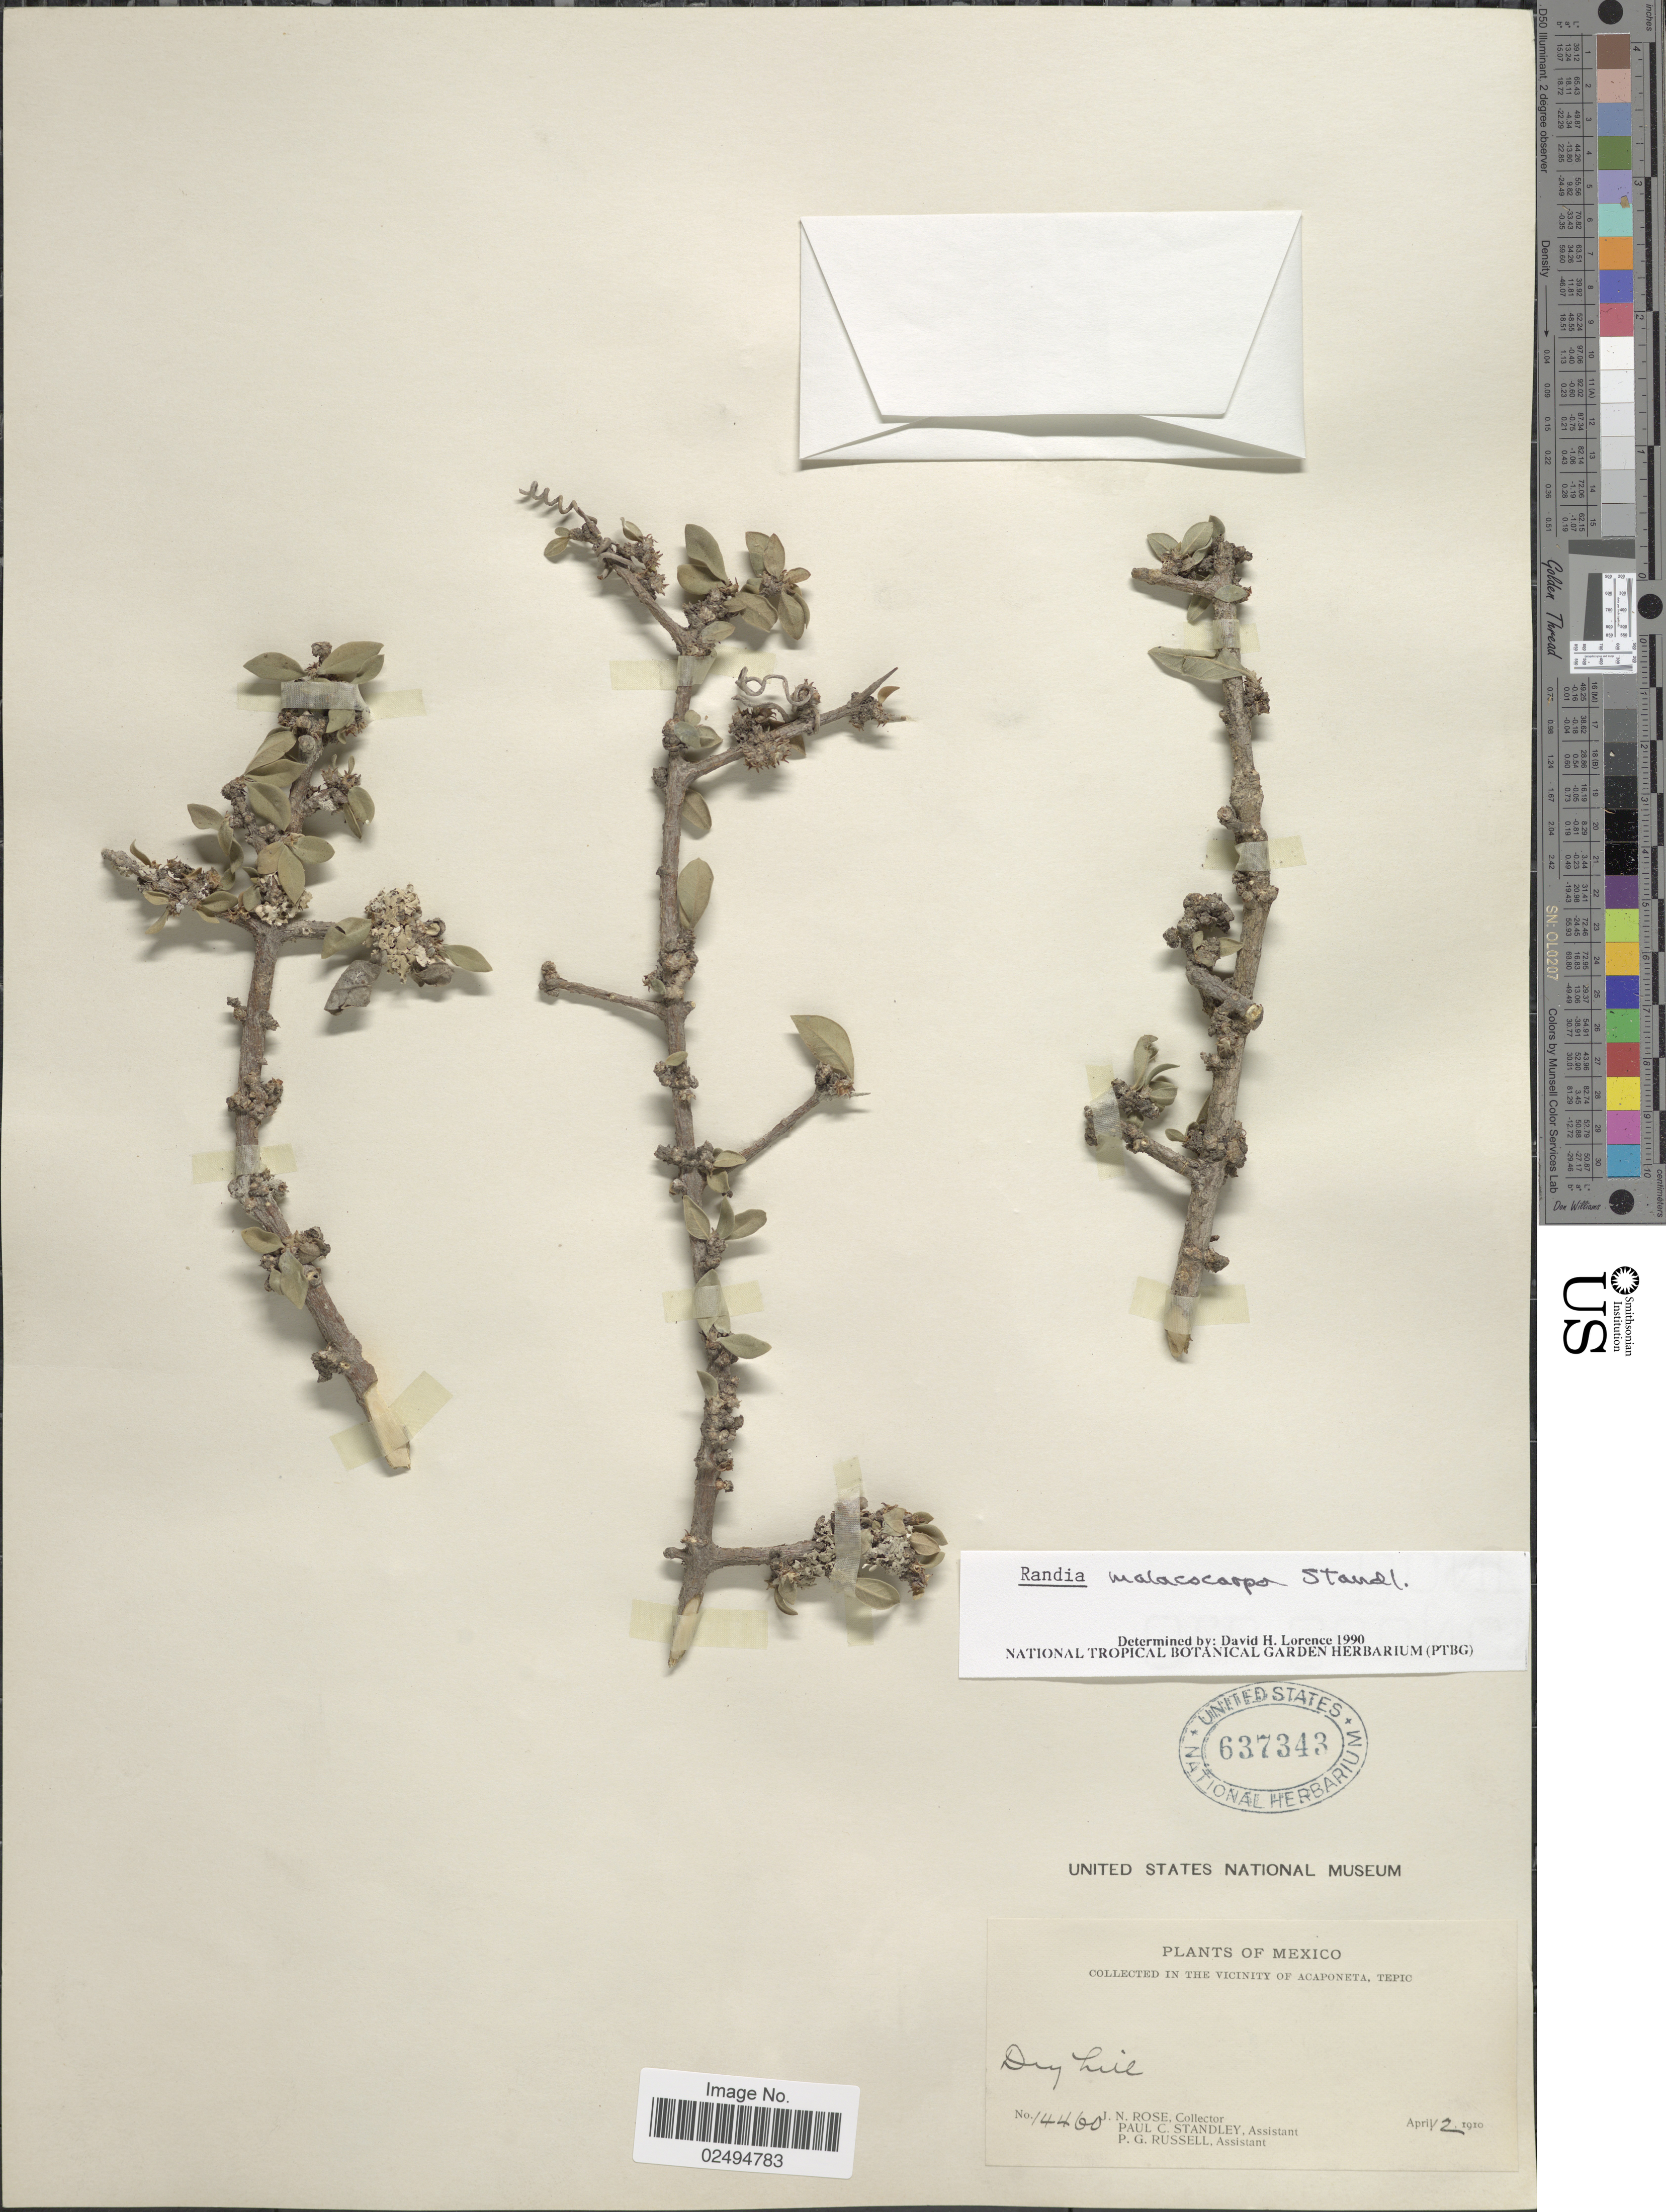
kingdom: Plantae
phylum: Tracheophyta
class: Magnoliopsida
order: Gentianales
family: Rubiaceae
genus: Randia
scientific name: Randia malacocarpa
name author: Standl.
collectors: J. N. Rose, P. C. Standley & P. G. Russell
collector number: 14460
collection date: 1910-04-12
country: Mexico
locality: In the vicinity of Acaponeta, Tepic, dry hill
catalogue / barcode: US 637343